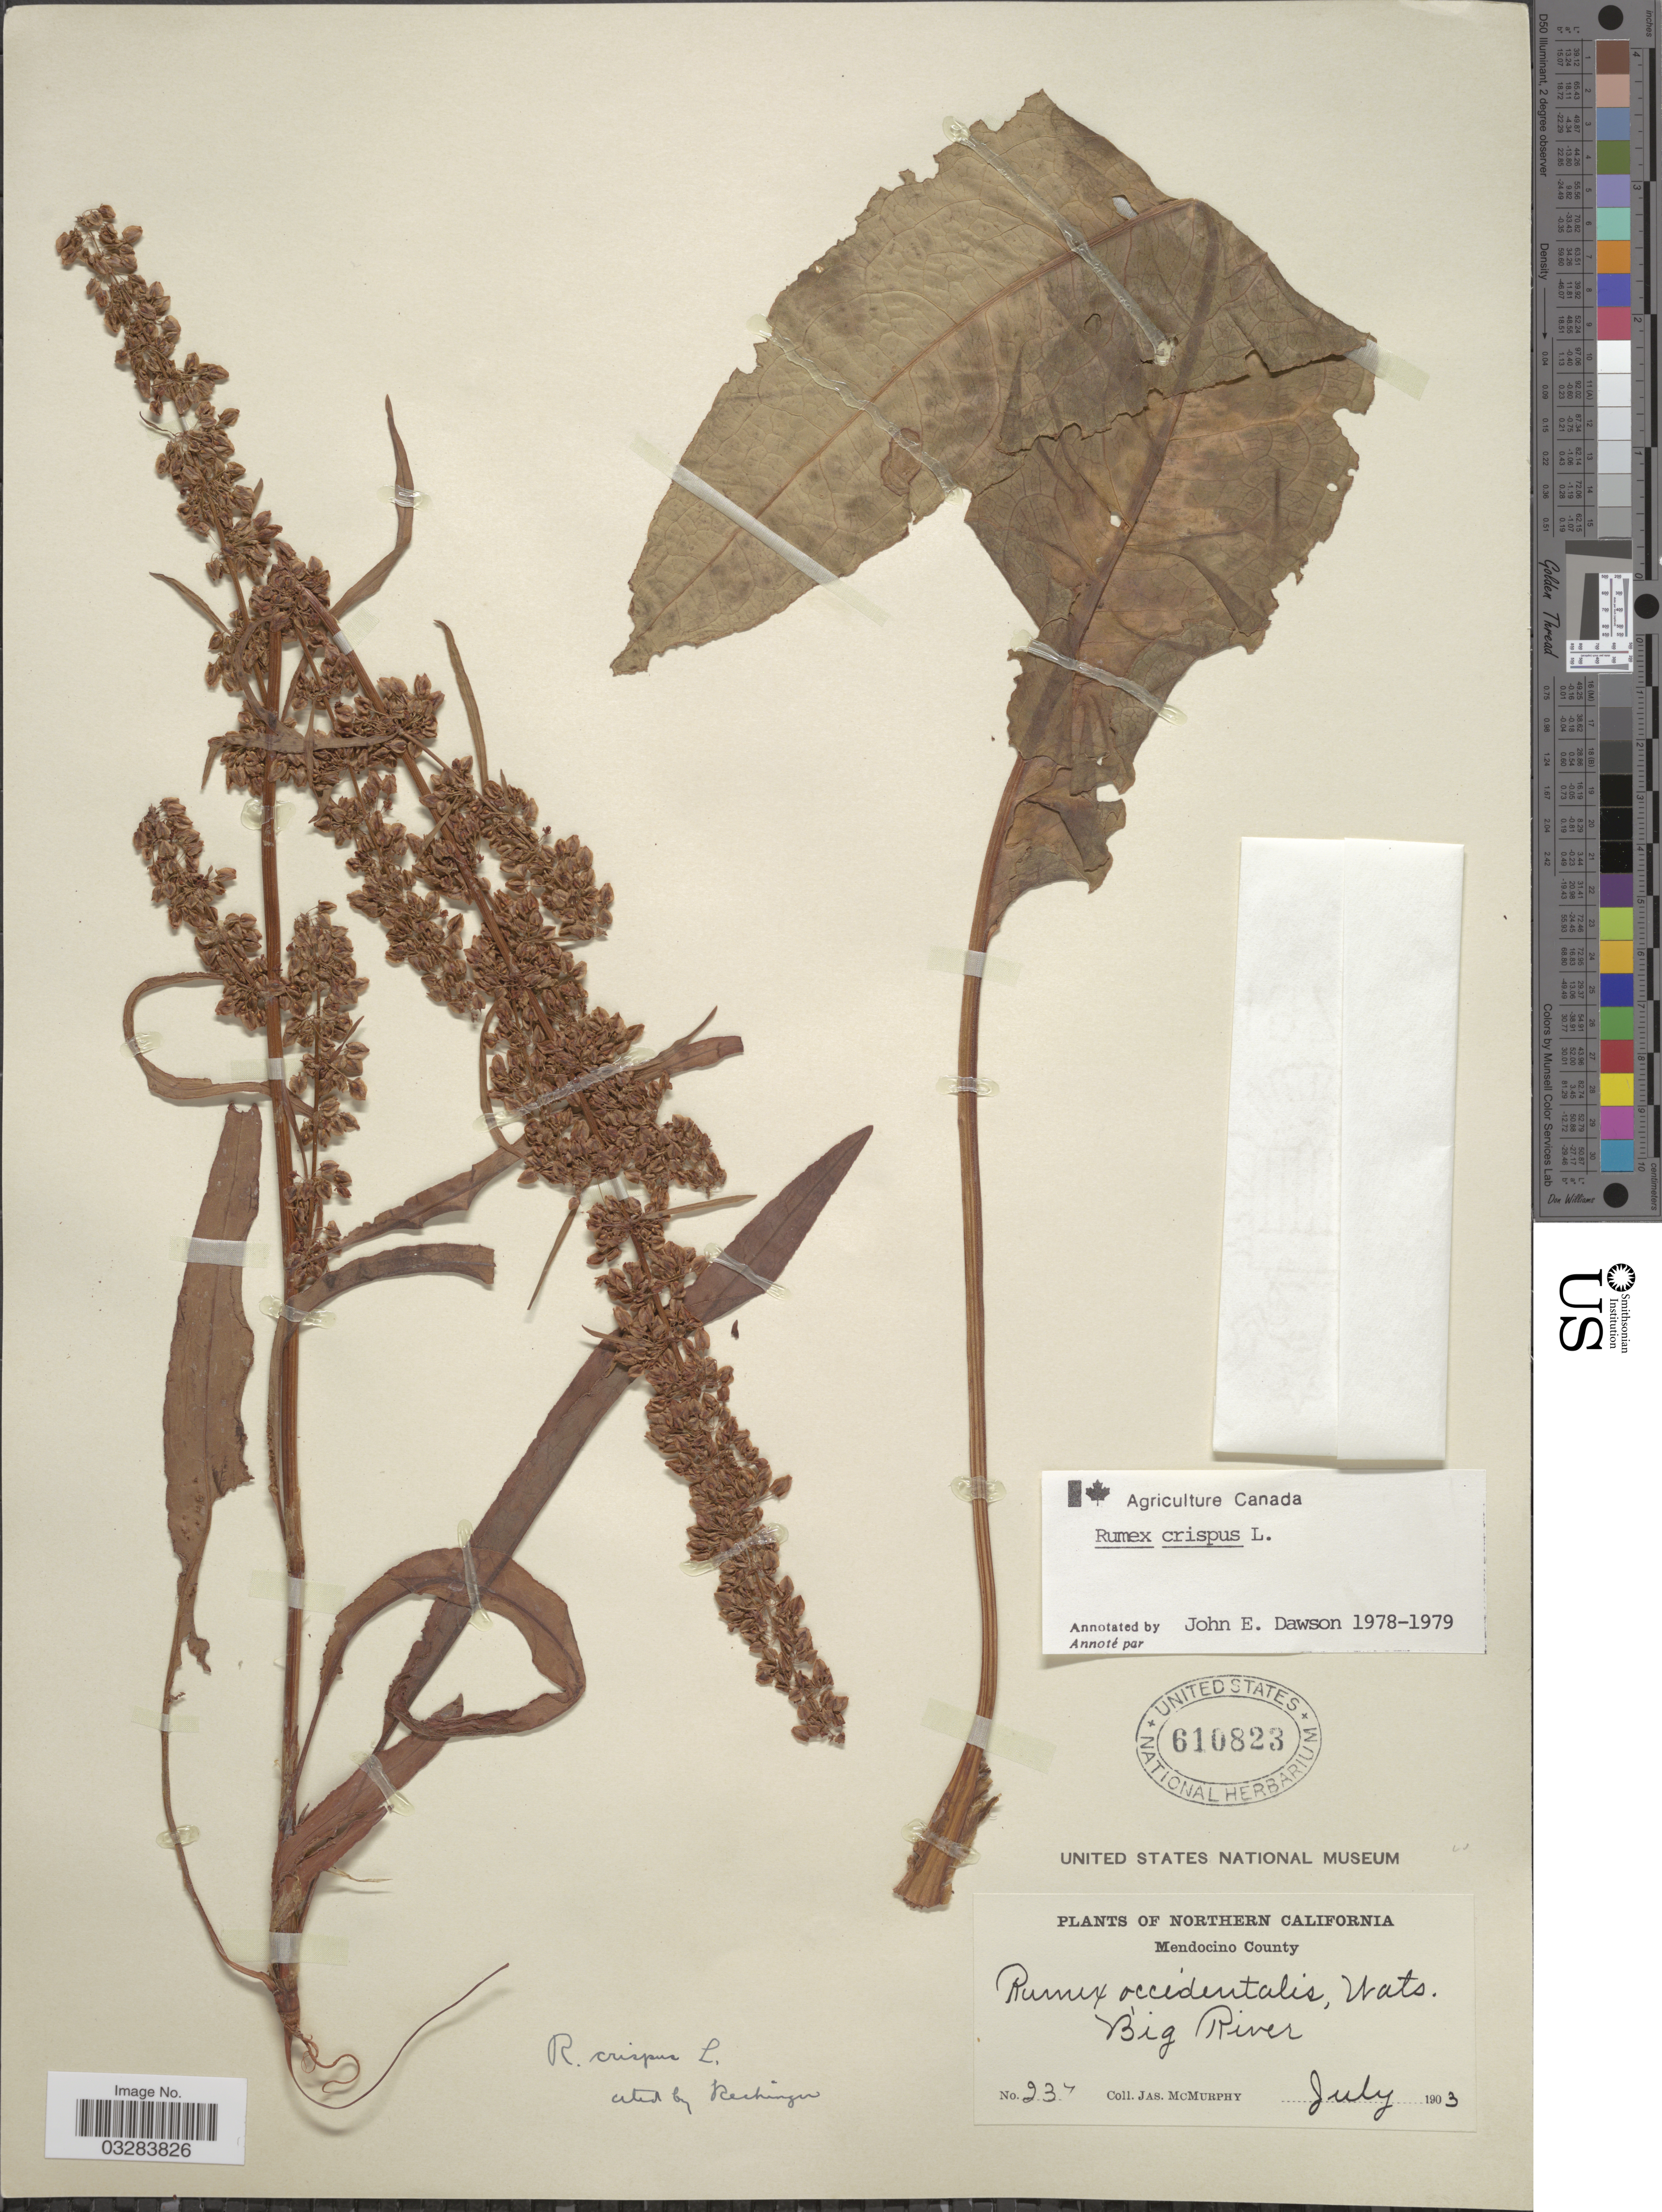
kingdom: Plantae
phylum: Tracheophyta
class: Magnoliopsida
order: Caryophyllales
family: Polygonaceae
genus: Rumex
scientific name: Rumex crispus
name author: L.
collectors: J. McMurphy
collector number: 237*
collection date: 1903-07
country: United States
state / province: California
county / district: Mendocino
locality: Northern California, Mendocino County, Big River.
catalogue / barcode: US 610823